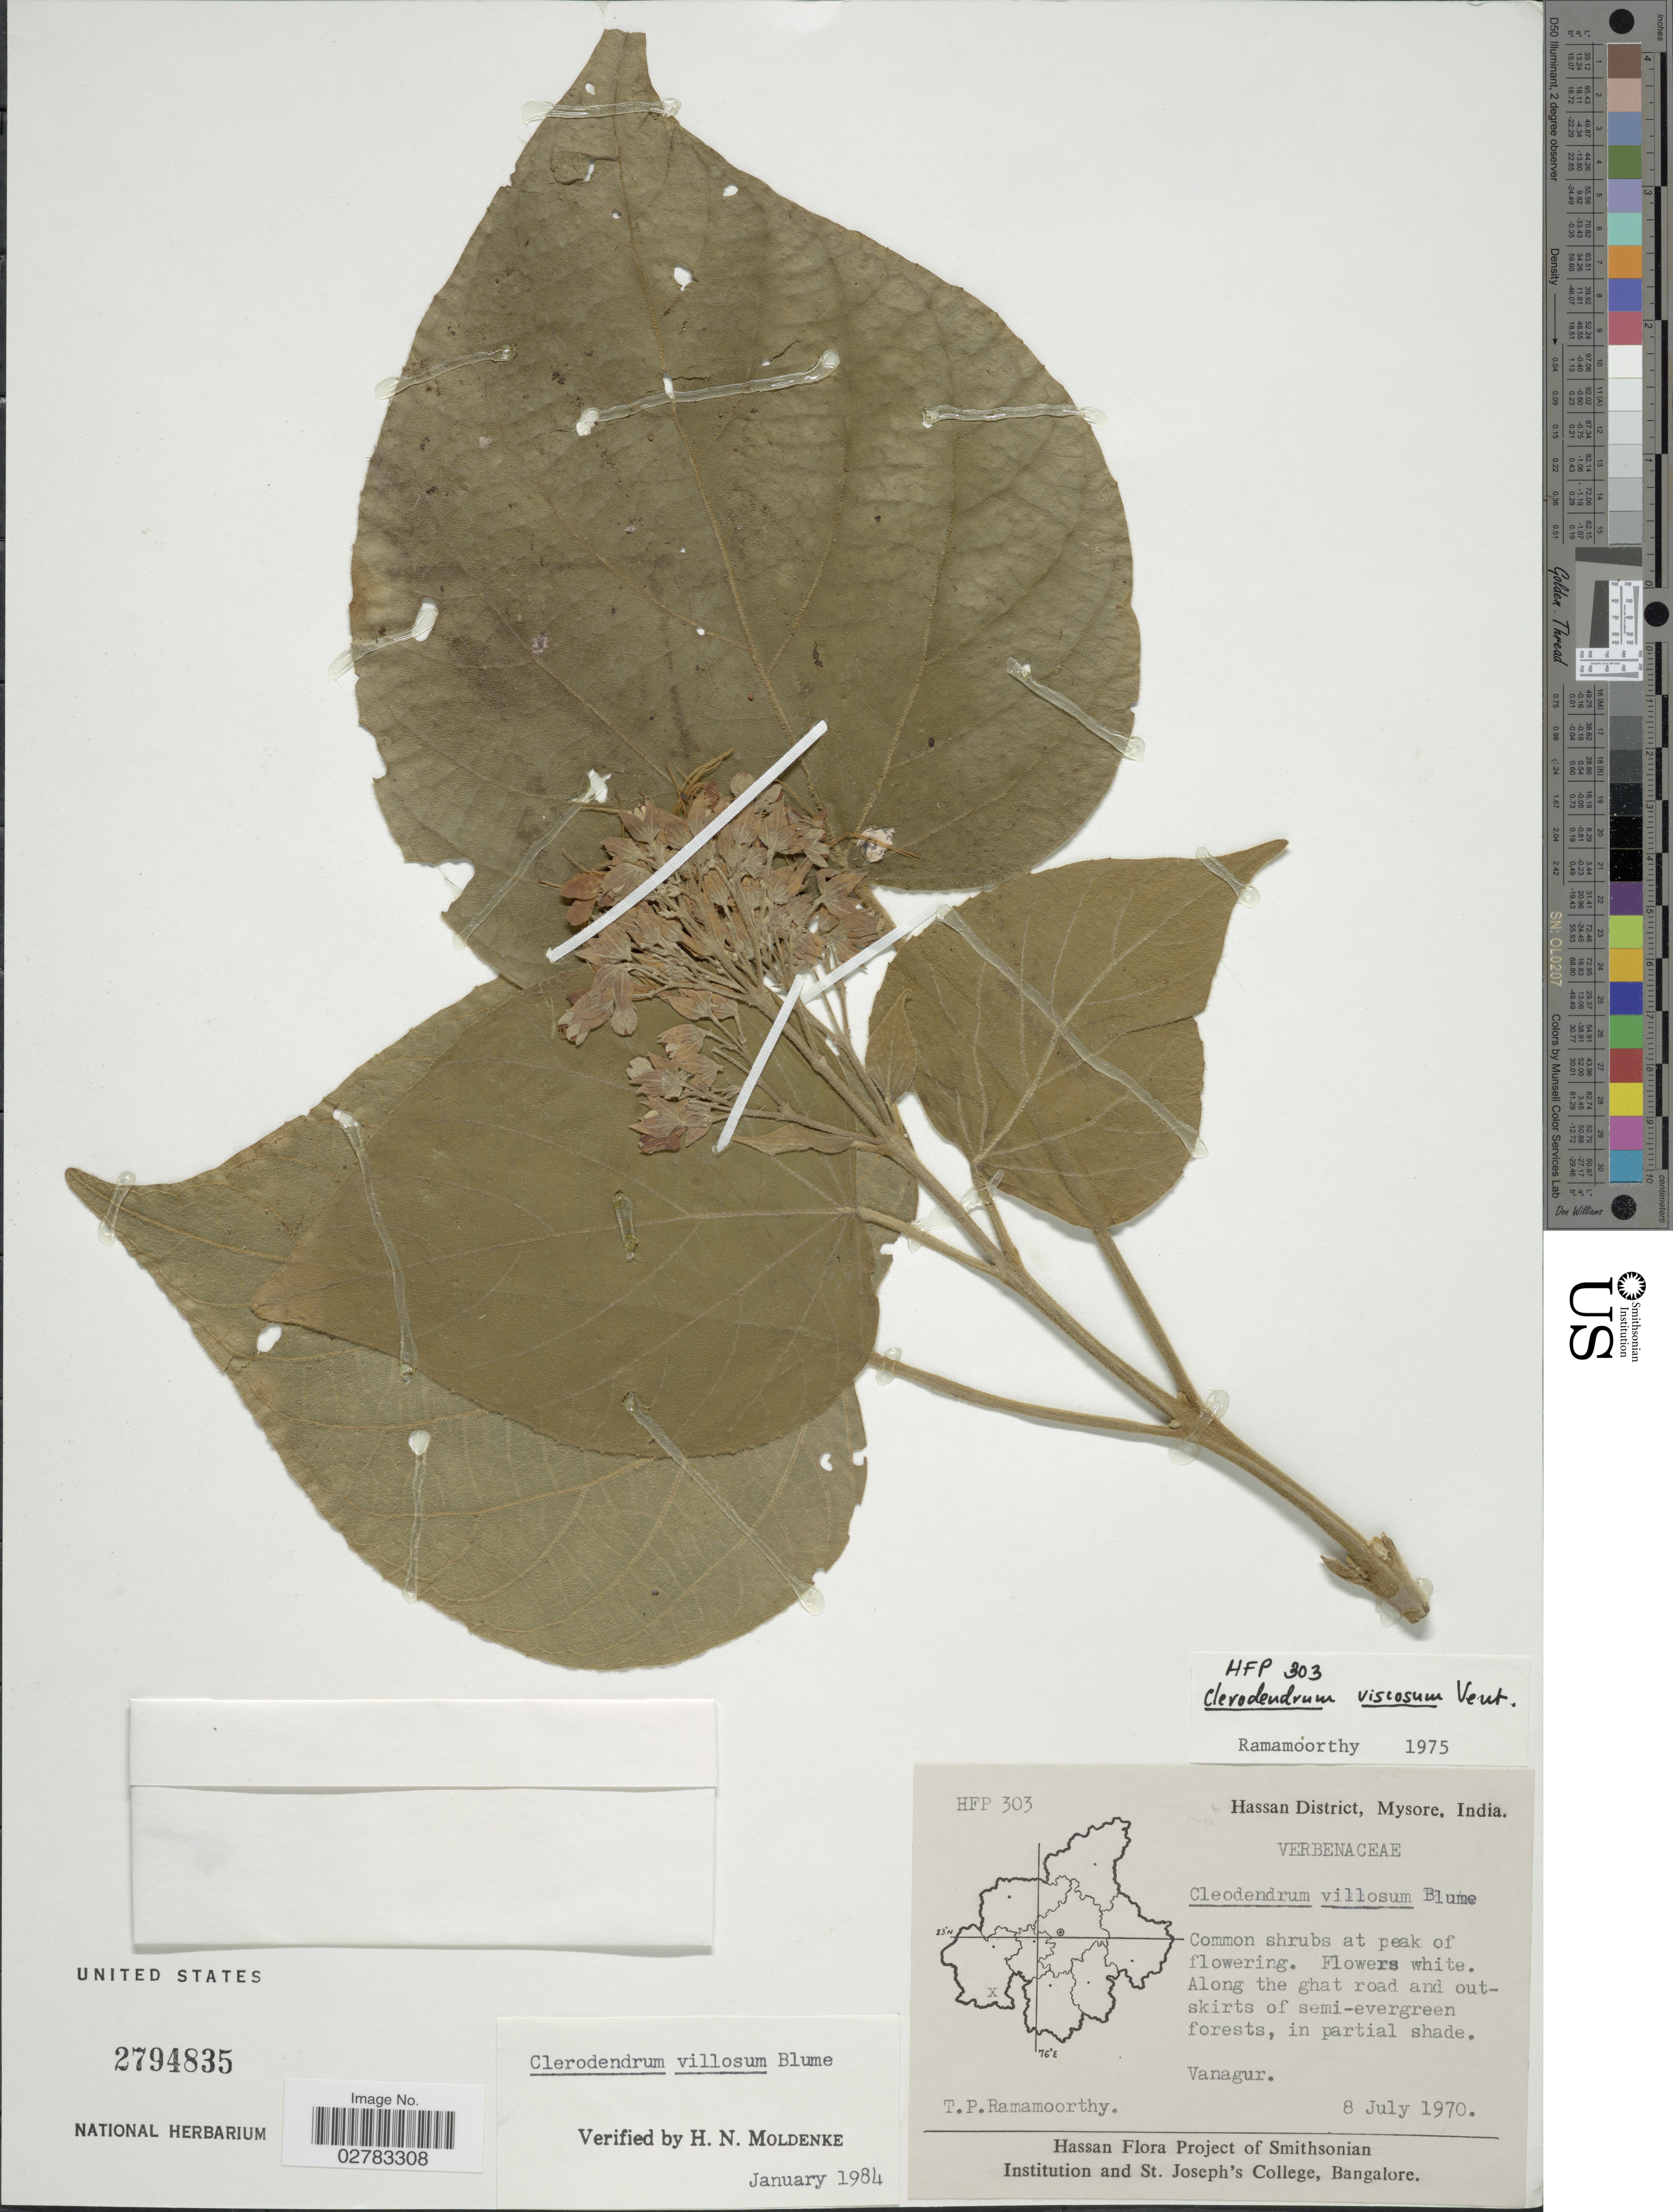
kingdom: Plantae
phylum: Tracheophyta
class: Magnoliopsida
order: Lamiales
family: Lamiaceae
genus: Clerodendrum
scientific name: Clerodendrum villosum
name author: Blume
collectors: T. P. Ramamoorthy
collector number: HFP303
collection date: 1970-07-08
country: India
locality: Hassan District, Mysore, Vanagur.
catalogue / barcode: US 2794835